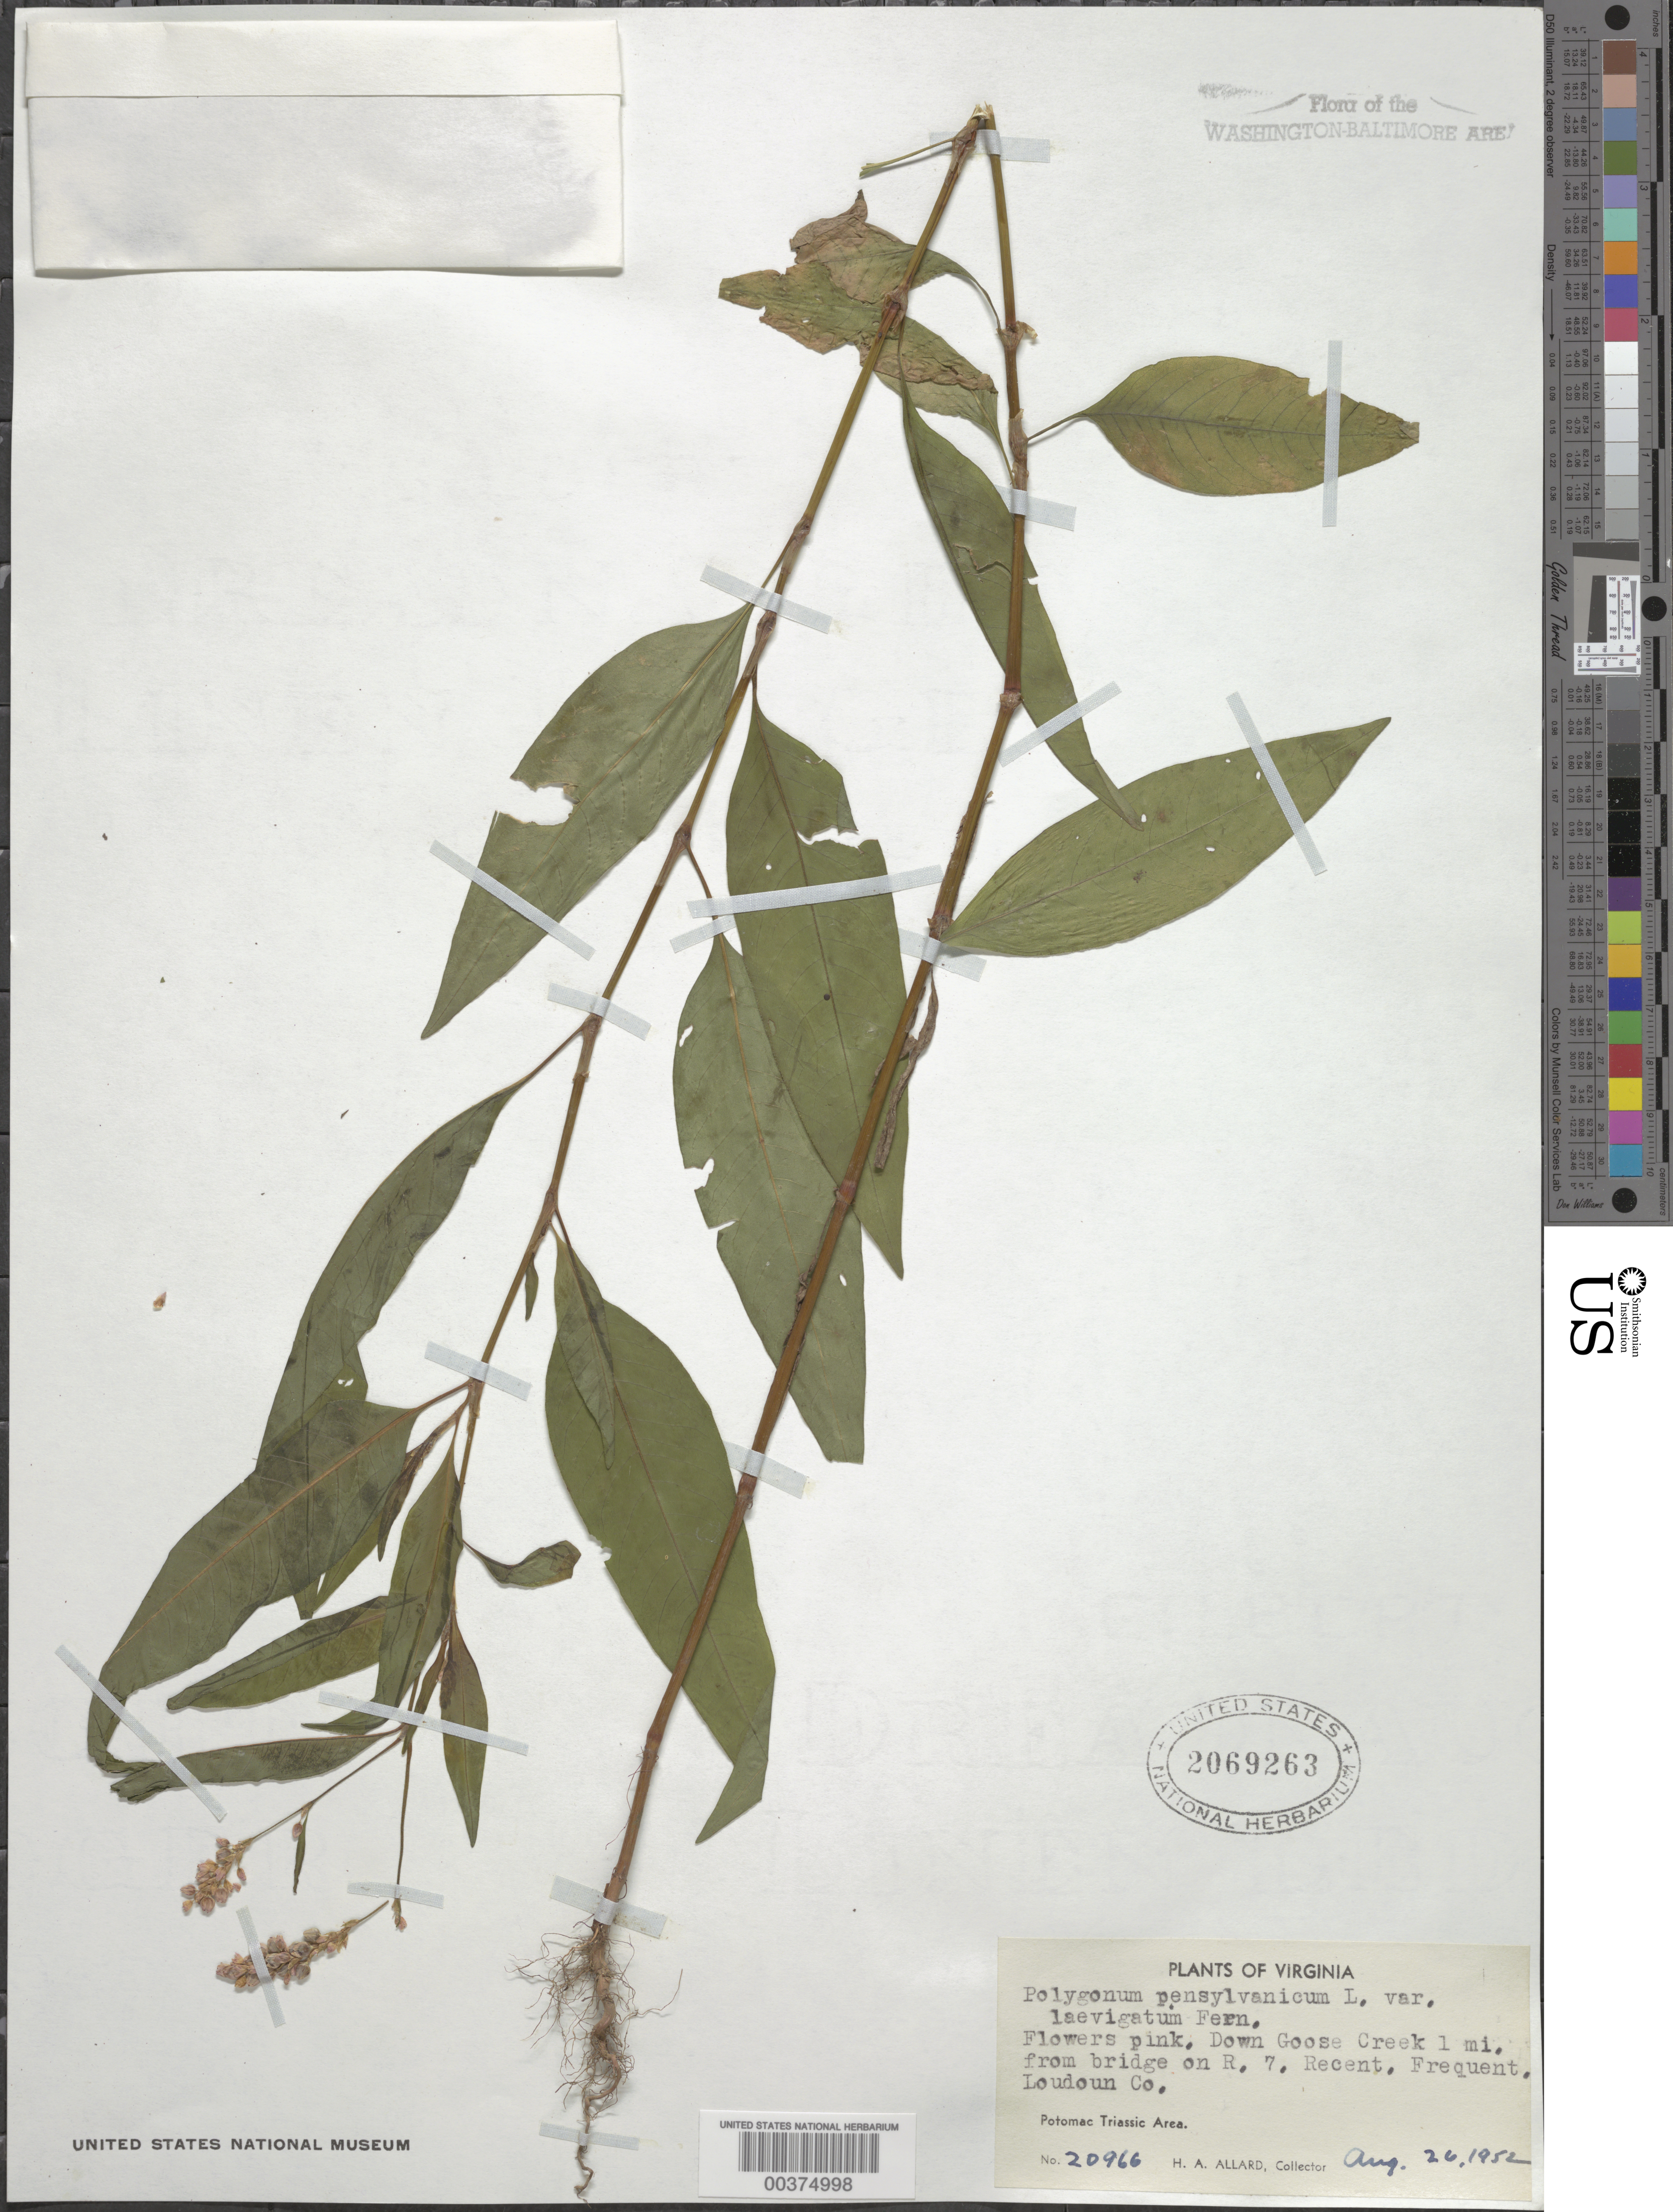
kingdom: Plantae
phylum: Tracheophyta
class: Magnoliopsida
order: Caryophyllales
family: Polygonaceae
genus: Persicaria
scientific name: Persicaria pensylvanica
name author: (L.) M. Gómez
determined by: Atha, D. E.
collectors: H. A. Allard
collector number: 20966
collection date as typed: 26 Aug 1952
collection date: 1952-08-26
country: United States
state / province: Virginia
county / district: Loudoun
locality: Downstream from Route 7 on Goose Creek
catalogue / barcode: US 2069263